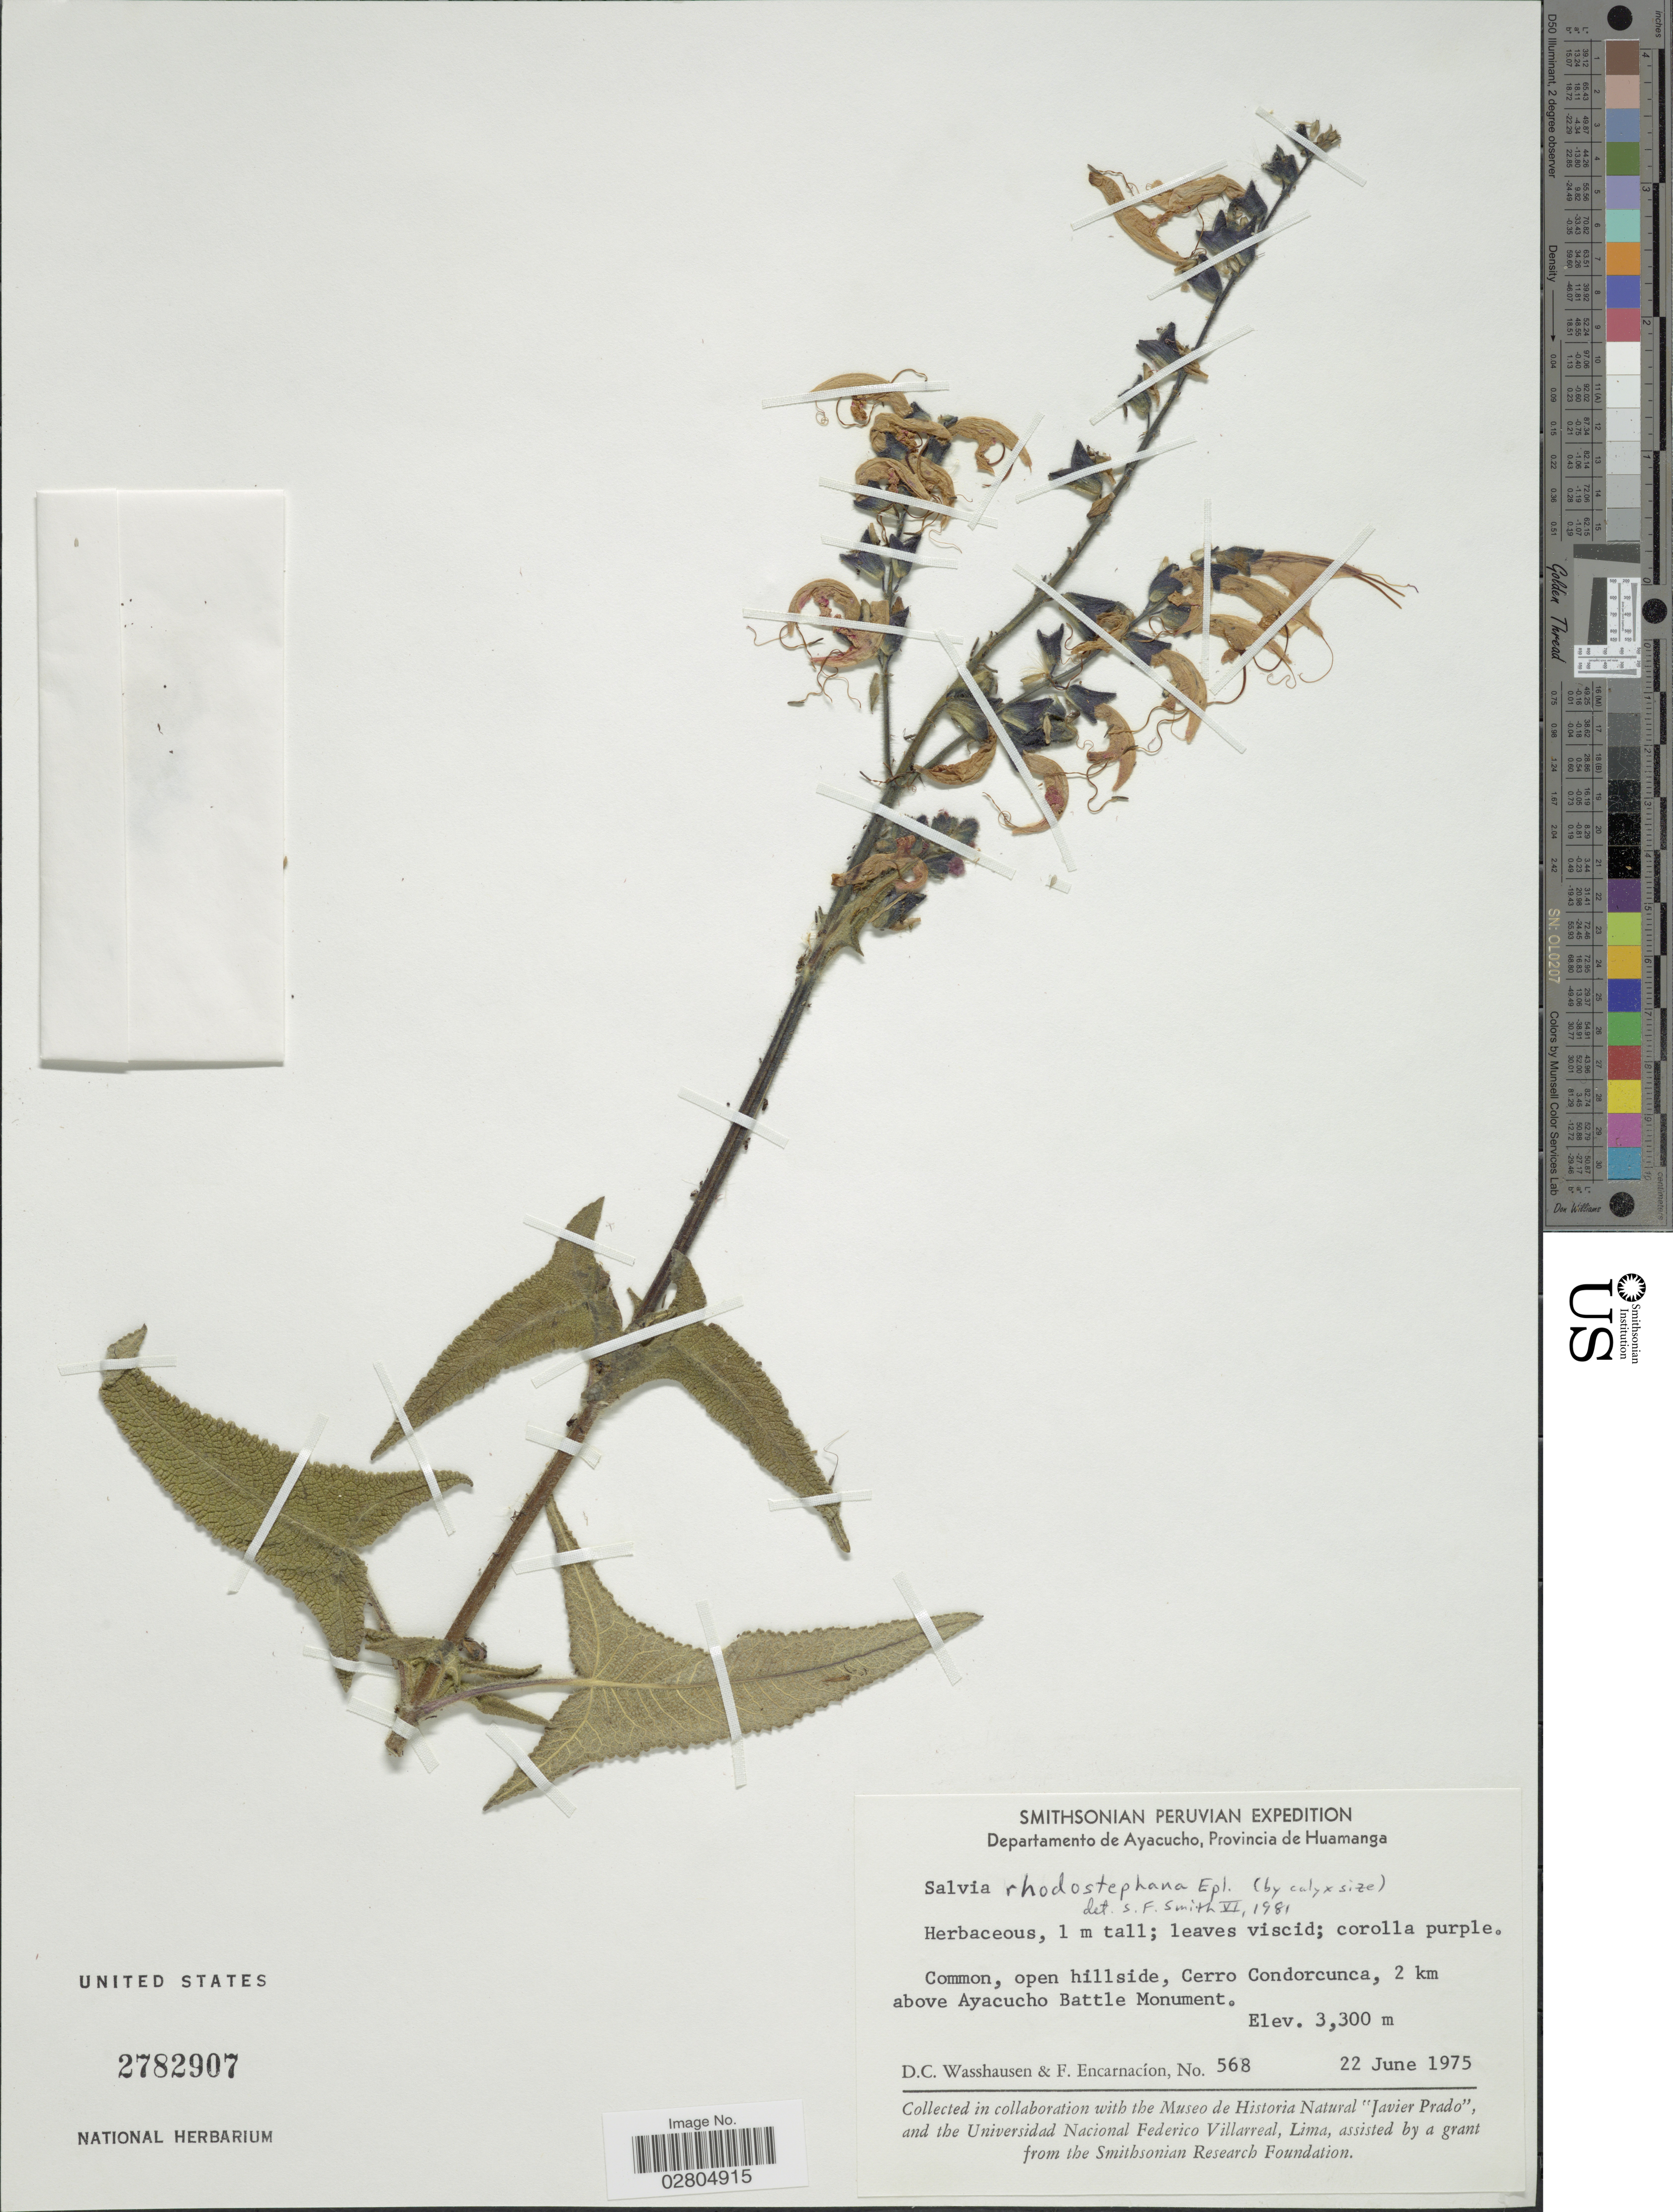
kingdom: Plantae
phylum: Tracheophyta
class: Magnoliopsida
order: Lamiales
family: Lamiaceae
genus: Salvia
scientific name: Salvia rhodostephana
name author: Epling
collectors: D. C. Wasshausen & F. Encarnación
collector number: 568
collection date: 1975-06-22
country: Peru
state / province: Ayacucho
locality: Departamento de Ayacucho, Provincia de Huamanga. Cerro Condorcunca, 2 km above Ayacucho Battle Monument.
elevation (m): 3300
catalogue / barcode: US 2782907